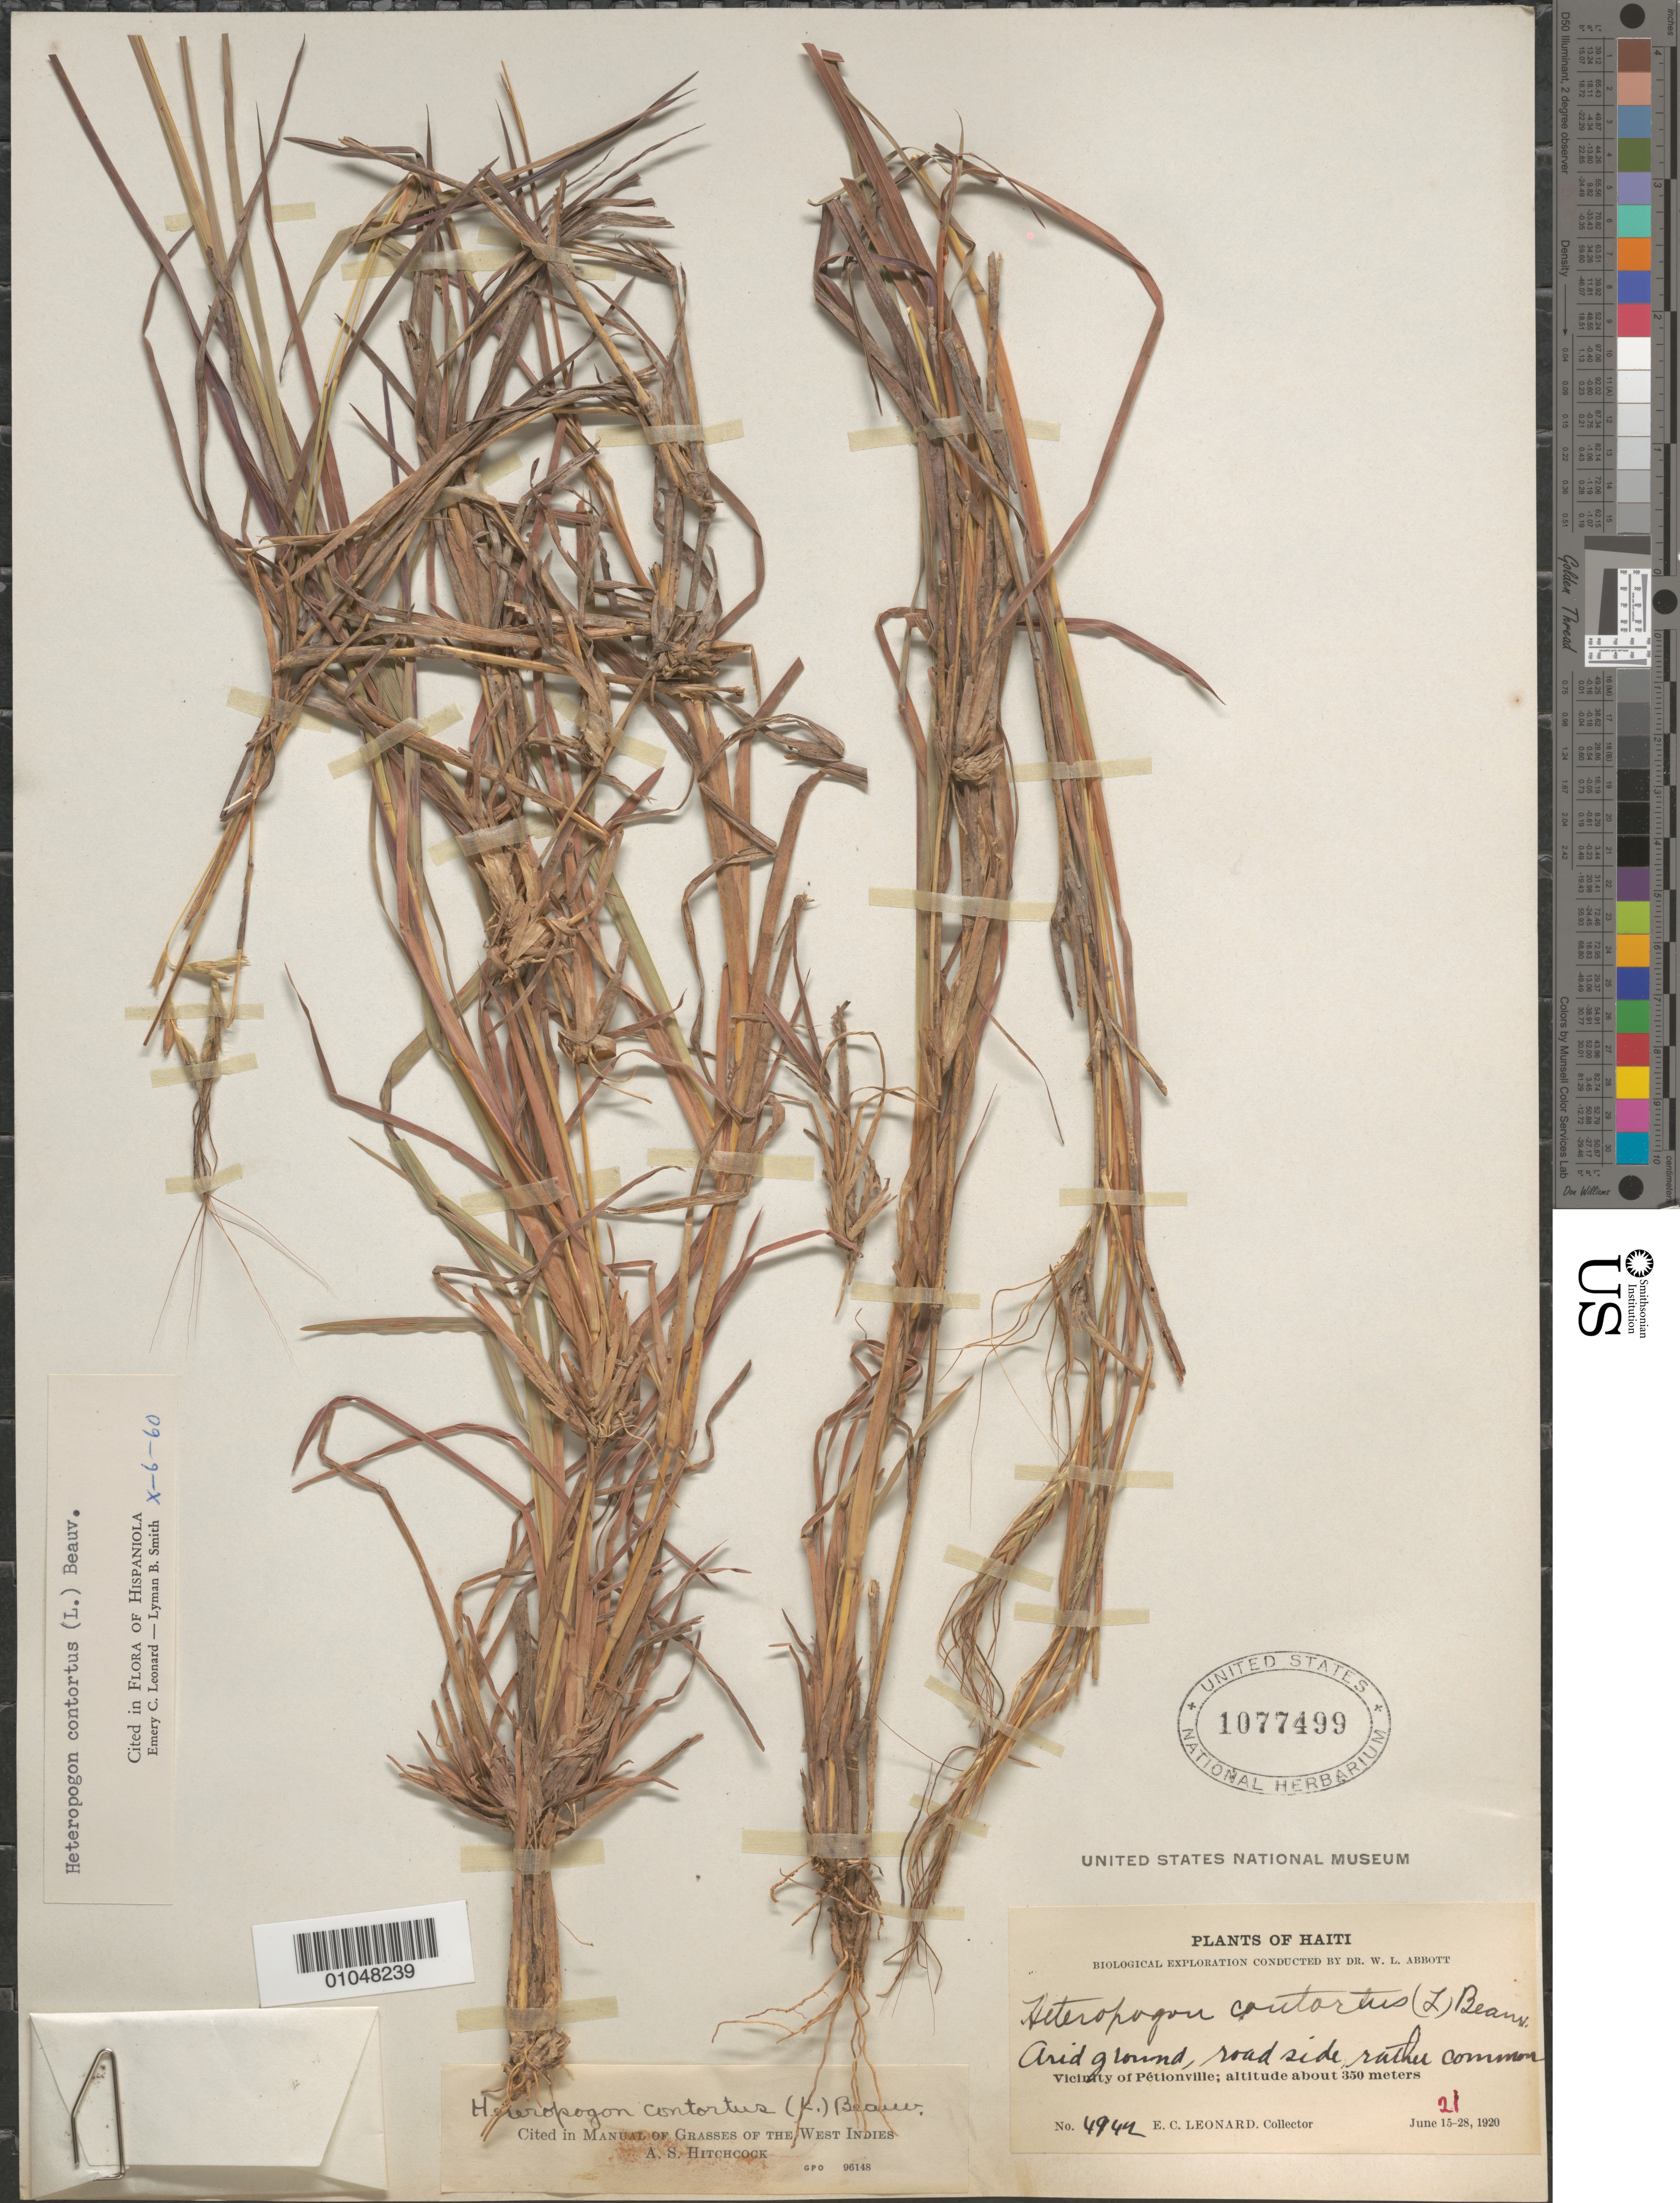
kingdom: Plantae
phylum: Tracheophyta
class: Liliopsida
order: Poales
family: Poaceae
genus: Heteropogon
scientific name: Heteropogon contortus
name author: (L.) P. Beauv. ex Roem. & Schult.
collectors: E. C. Leonard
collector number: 4942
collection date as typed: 21 Jun 1920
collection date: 1920-06-21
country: Haiti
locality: Vic. of Petionville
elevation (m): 350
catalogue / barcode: US 1077499